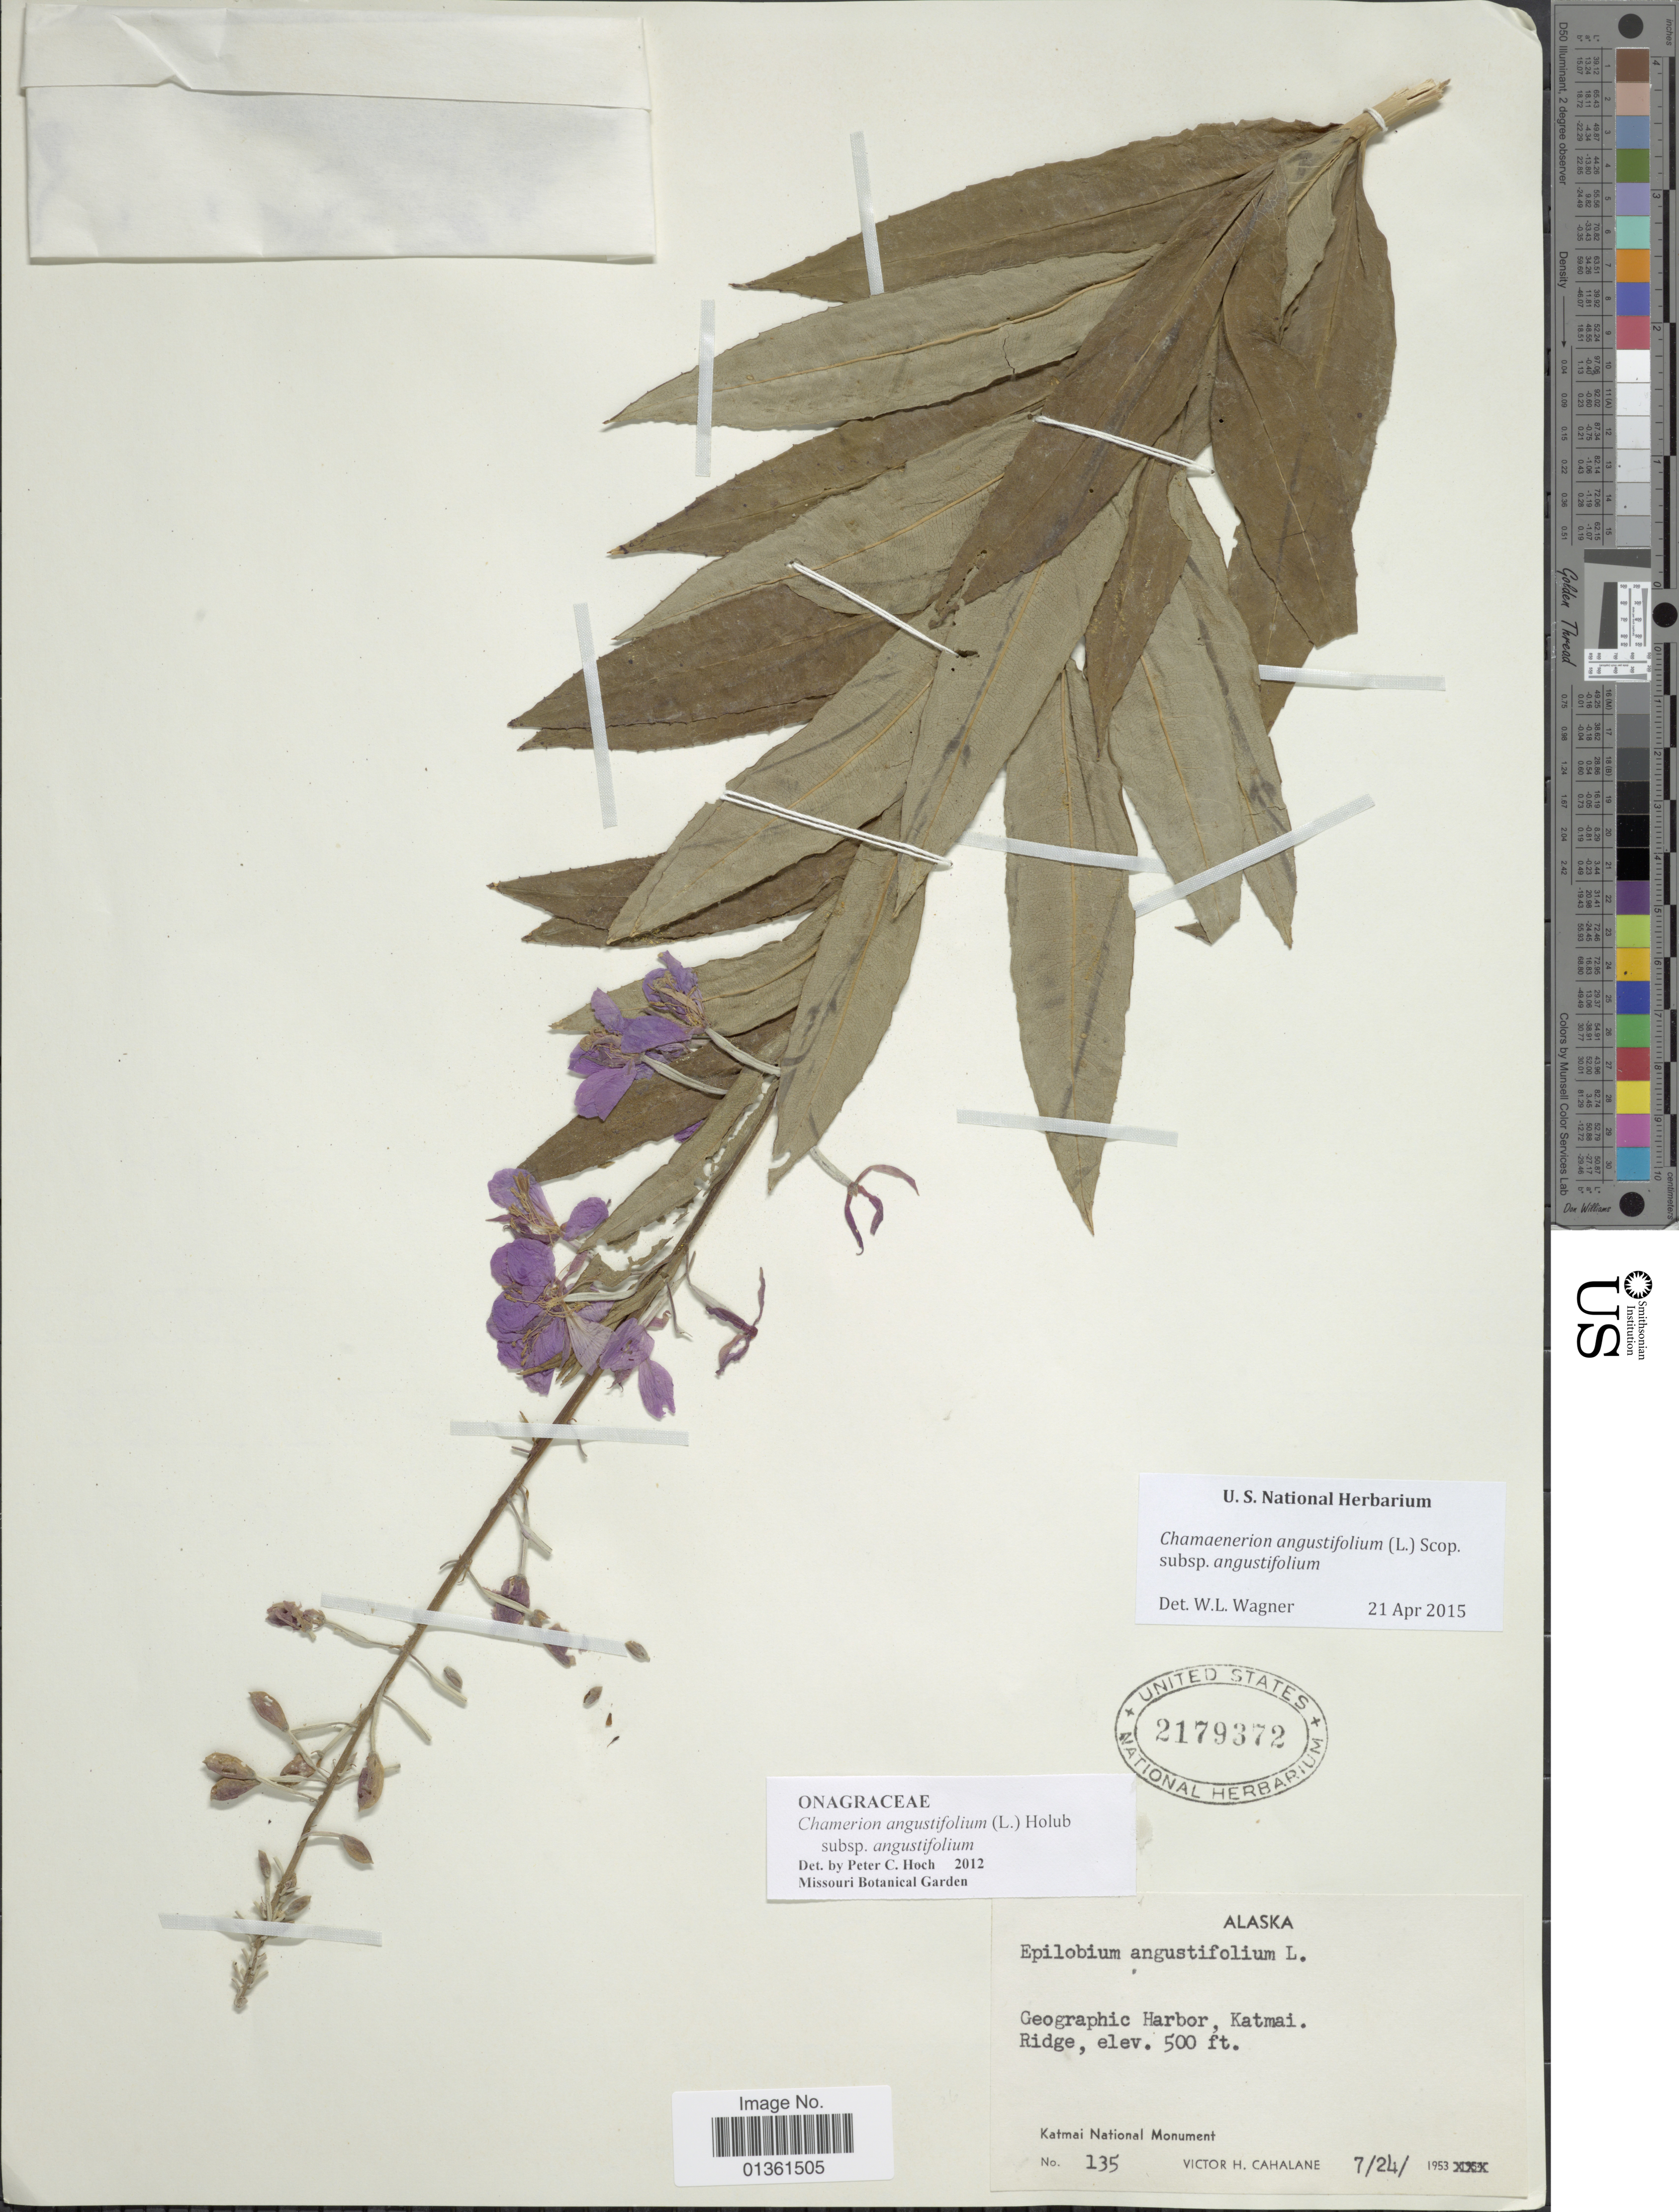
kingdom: Plantae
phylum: Tracheophyta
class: Magnoliopsida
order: Myrtales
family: Onagraceae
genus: Chamaenerion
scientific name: Chamaenerion angustifolium subsp. angustifolium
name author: (L.) Scop.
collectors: V. Cahalane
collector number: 135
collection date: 1953-07-24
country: United States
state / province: Alaska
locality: Geographic Harbor, Katmai.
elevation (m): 152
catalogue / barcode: US 2179372